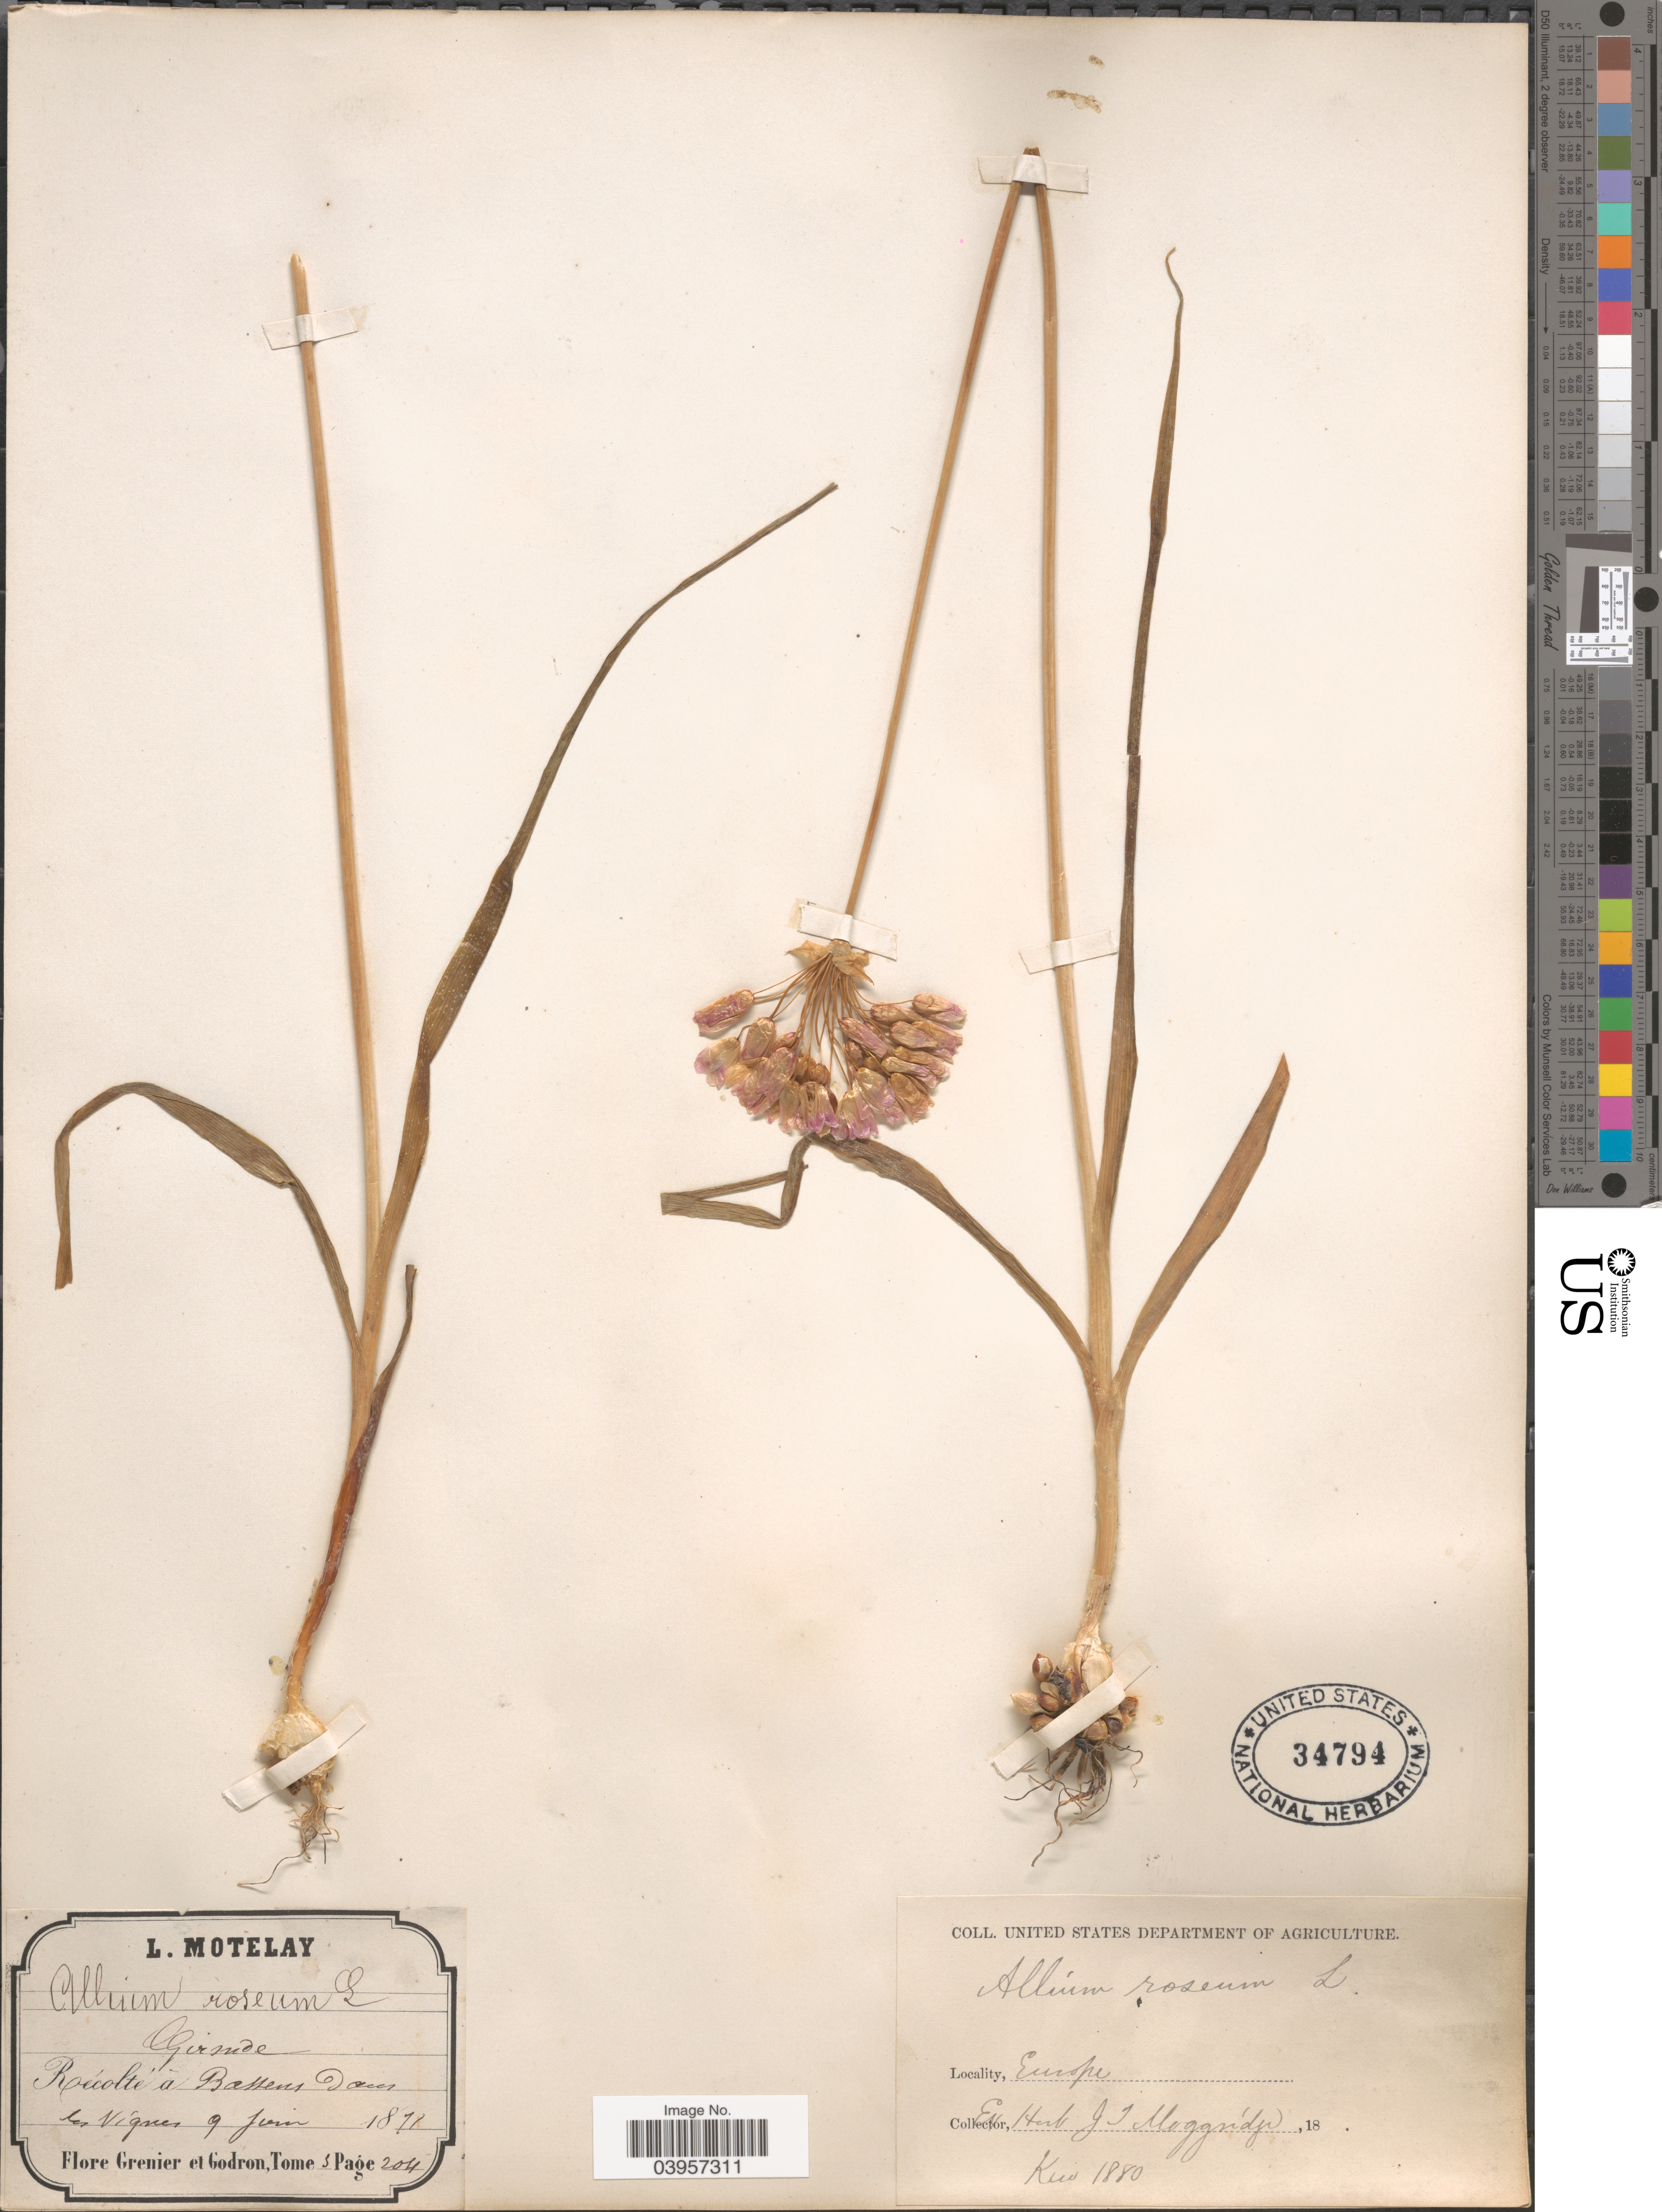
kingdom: Plantae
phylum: Tracheophyta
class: Liliopsida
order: Asparagales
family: Amaryllidaceae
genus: Allium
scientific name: Allium roseum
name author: L.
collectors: L. Motelay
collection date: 1871-06-09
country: France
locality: Bassens dans les Vígnes.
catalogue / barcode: US 34794